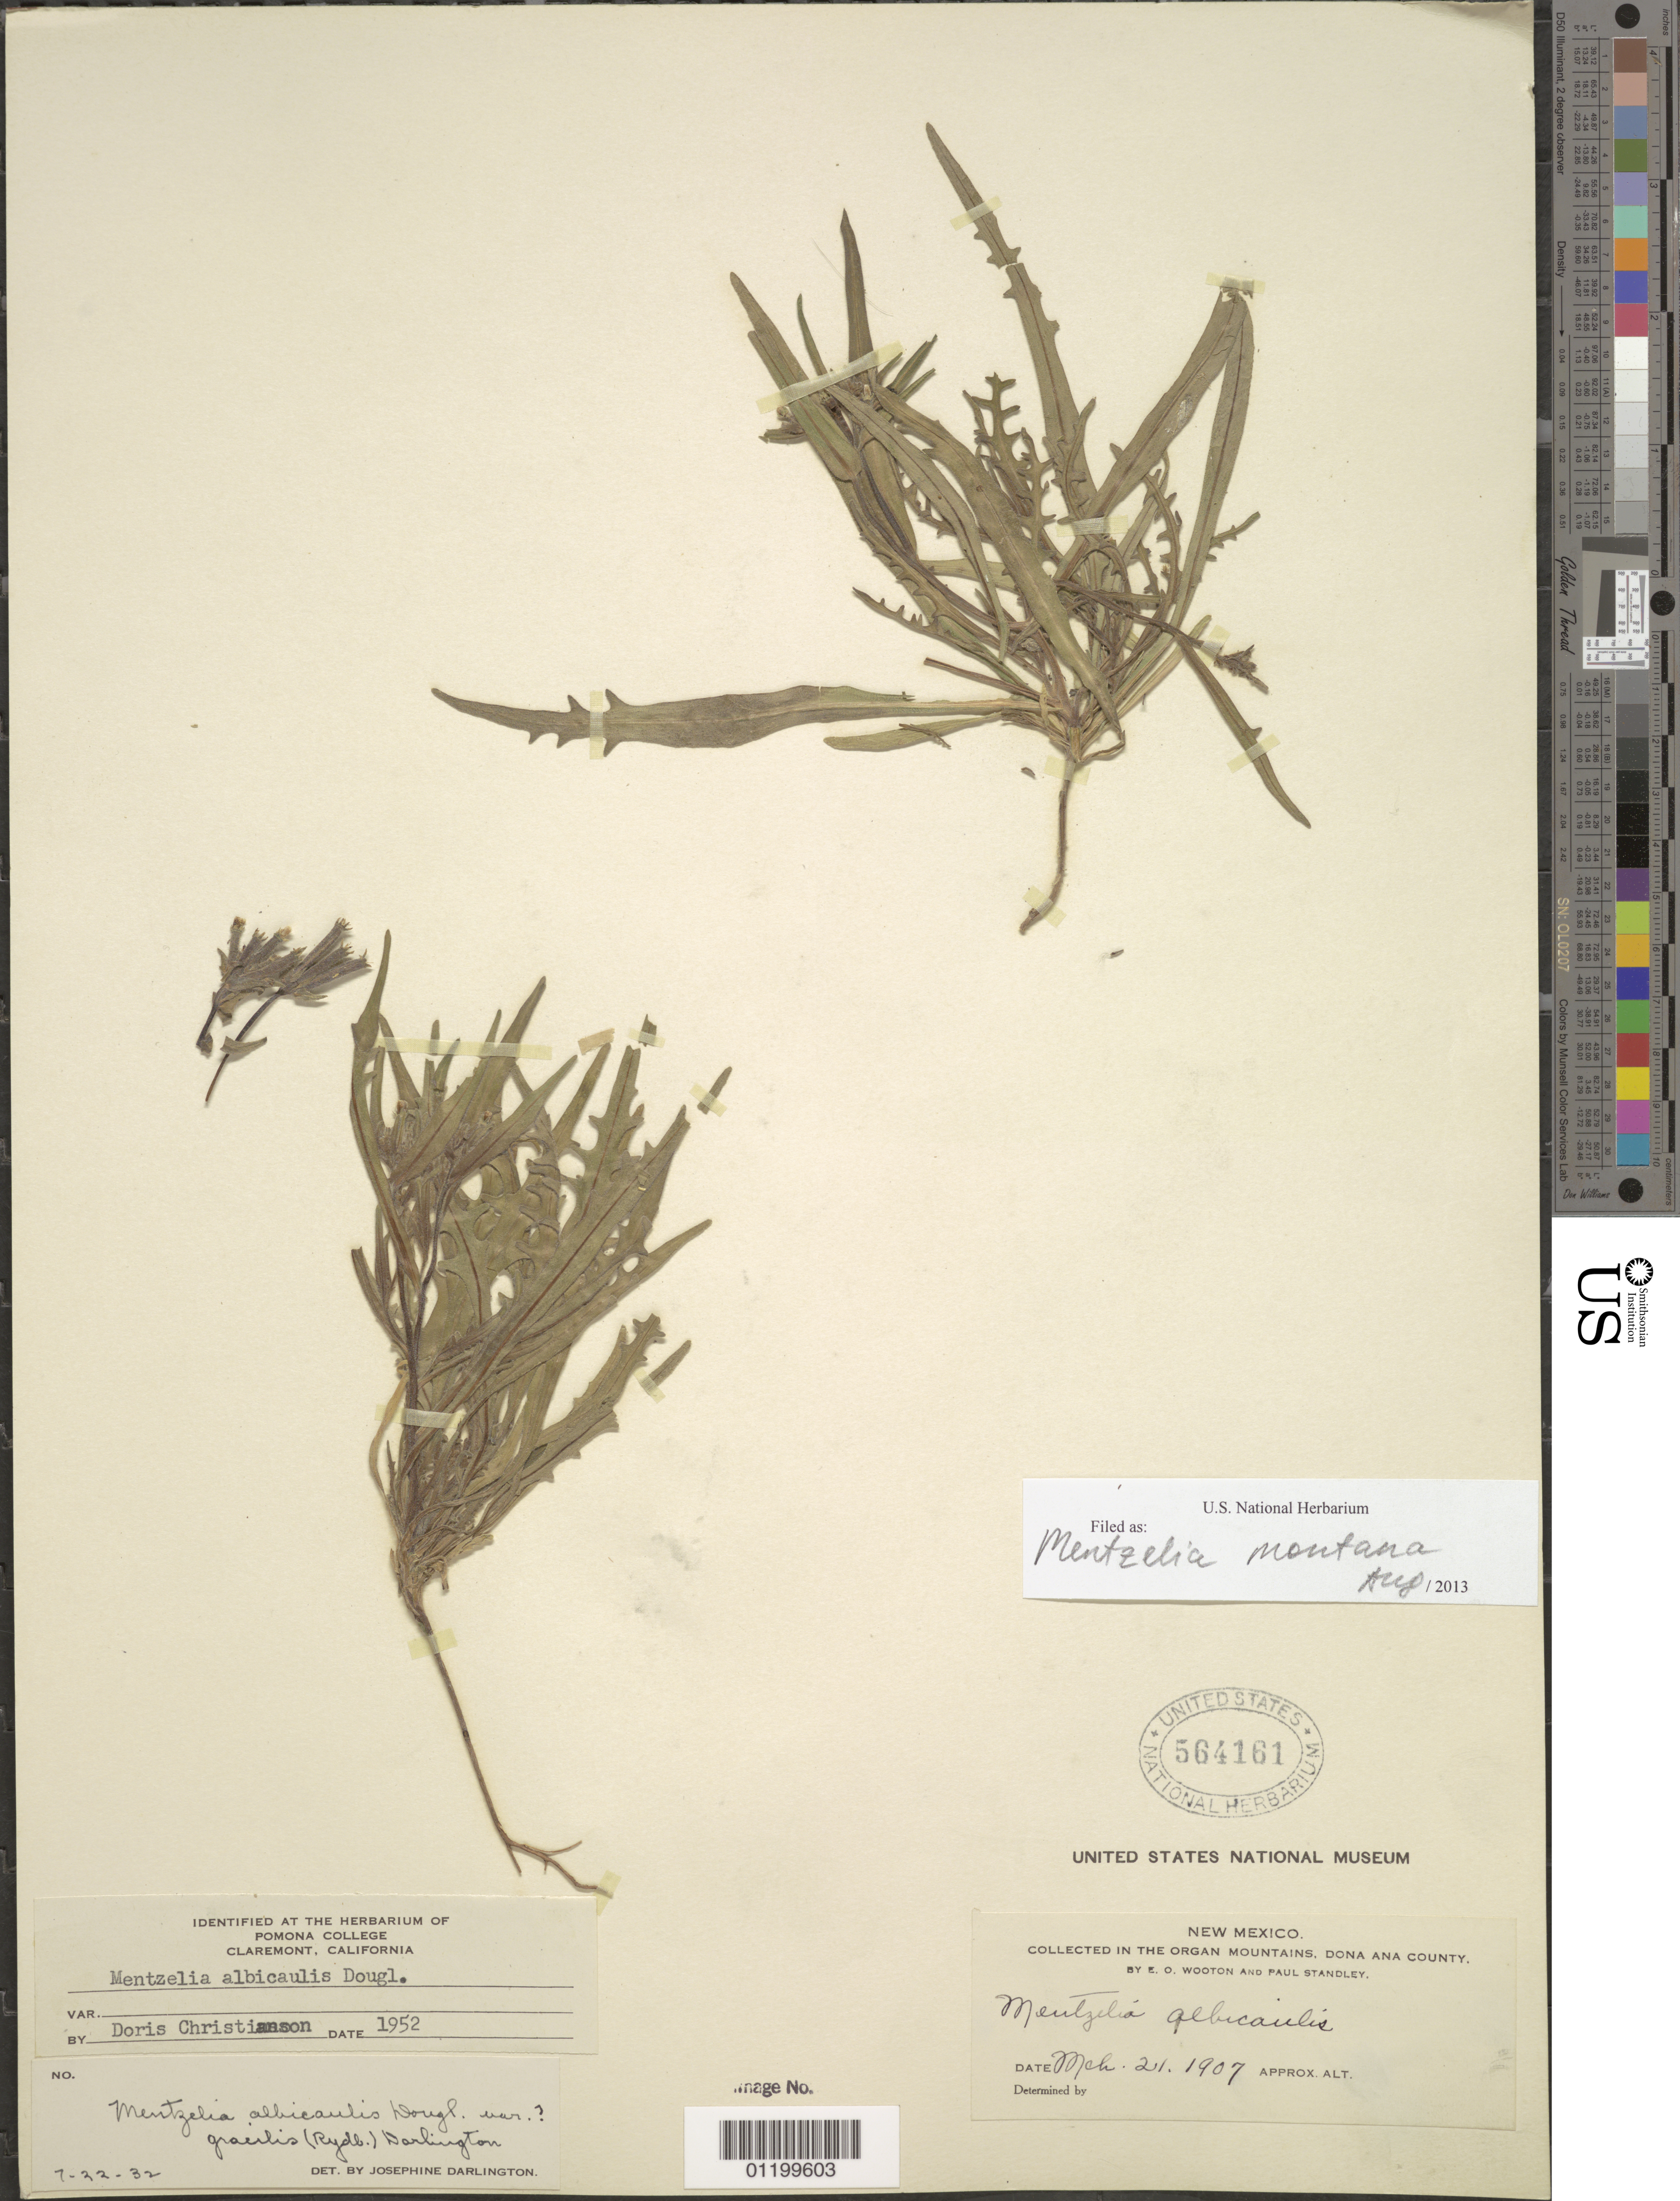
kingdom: Plantae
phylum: Tracheophyta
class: Magnoliopsida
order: Cornales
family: Loasaceae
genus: Mentzelia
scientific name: Mentzelia montana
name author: (Davidson) Davidson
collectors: E. O. Wooton & P. C. Standley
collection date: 1907-03-21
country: United States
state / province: New Mexico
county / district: Dona Ana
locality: in the Organ Mountains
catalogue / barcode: US 564161